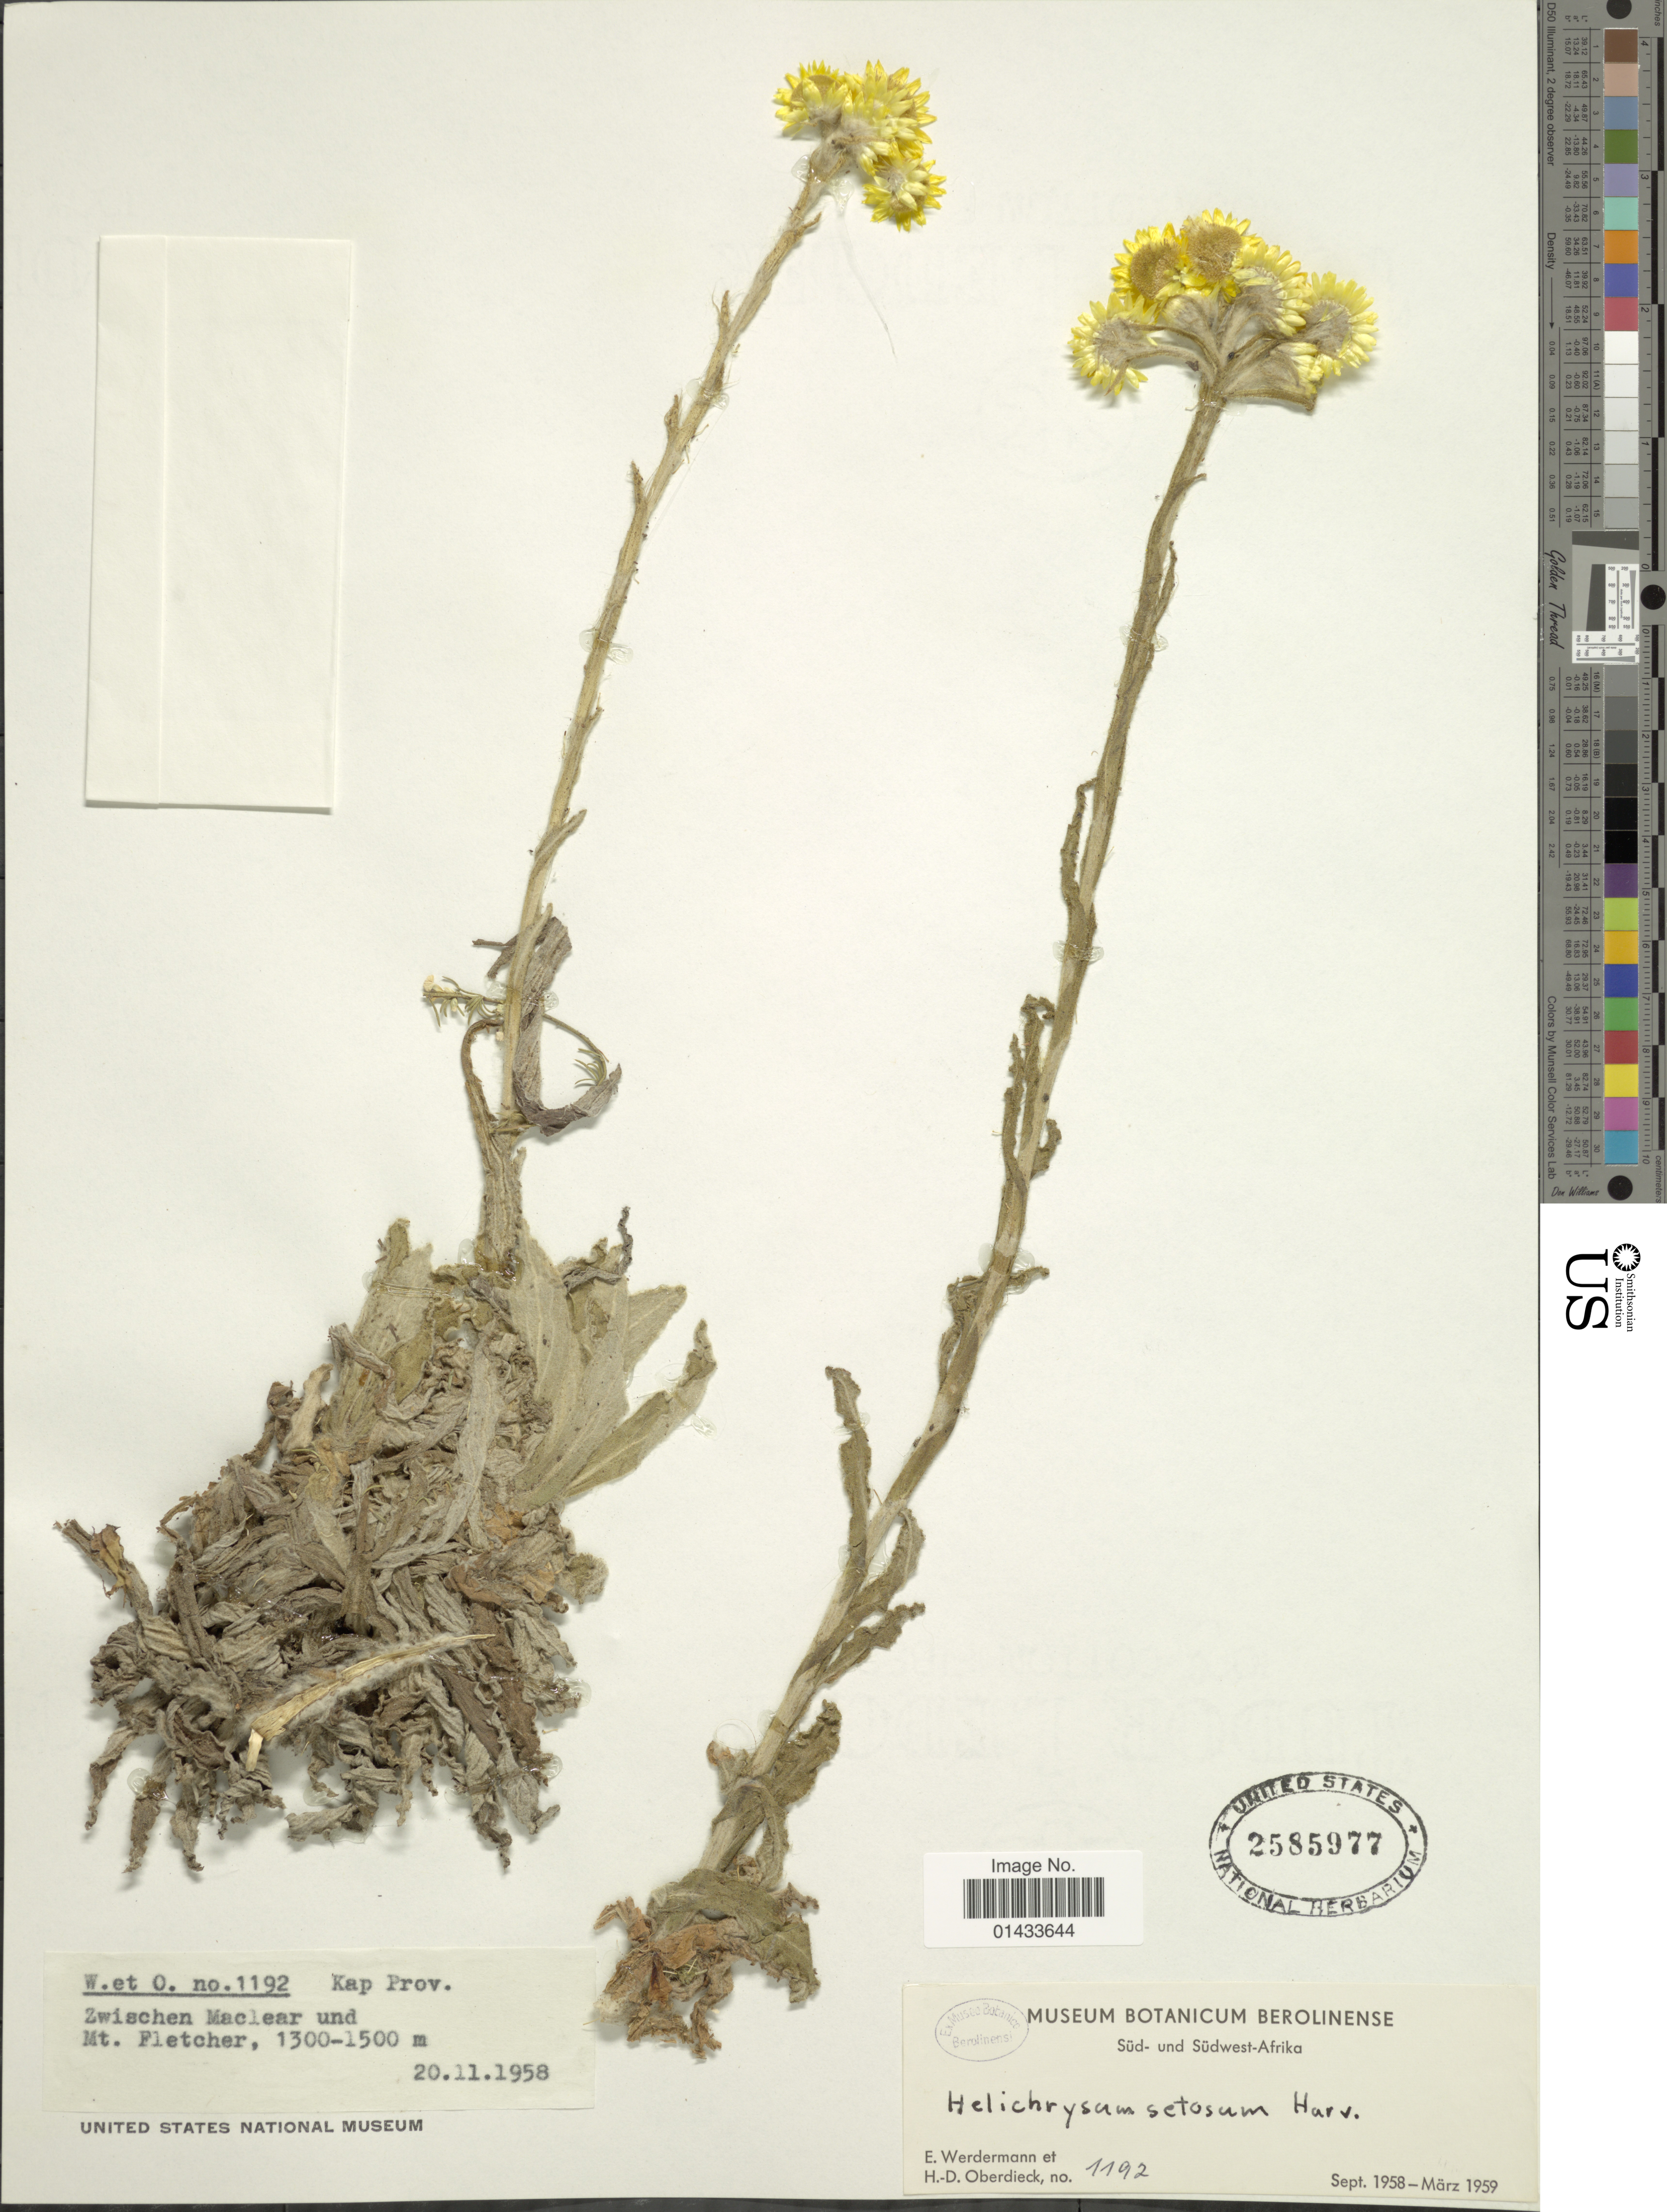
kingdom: Plantae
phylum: Tracheophyta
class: Magnoliopsida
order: Asterales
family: Asteraceae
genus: Helichrysum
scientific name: Helichrysum setosum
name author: Harv.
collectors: E. Werdermann & H. Oberdieck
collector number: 1192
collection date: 1958-11-20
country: South Africa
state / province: Eastern Cape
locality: Kap Prov., Zwischen Maclear und Mt. Fletcher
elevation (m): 1300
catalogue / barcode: US 2585977